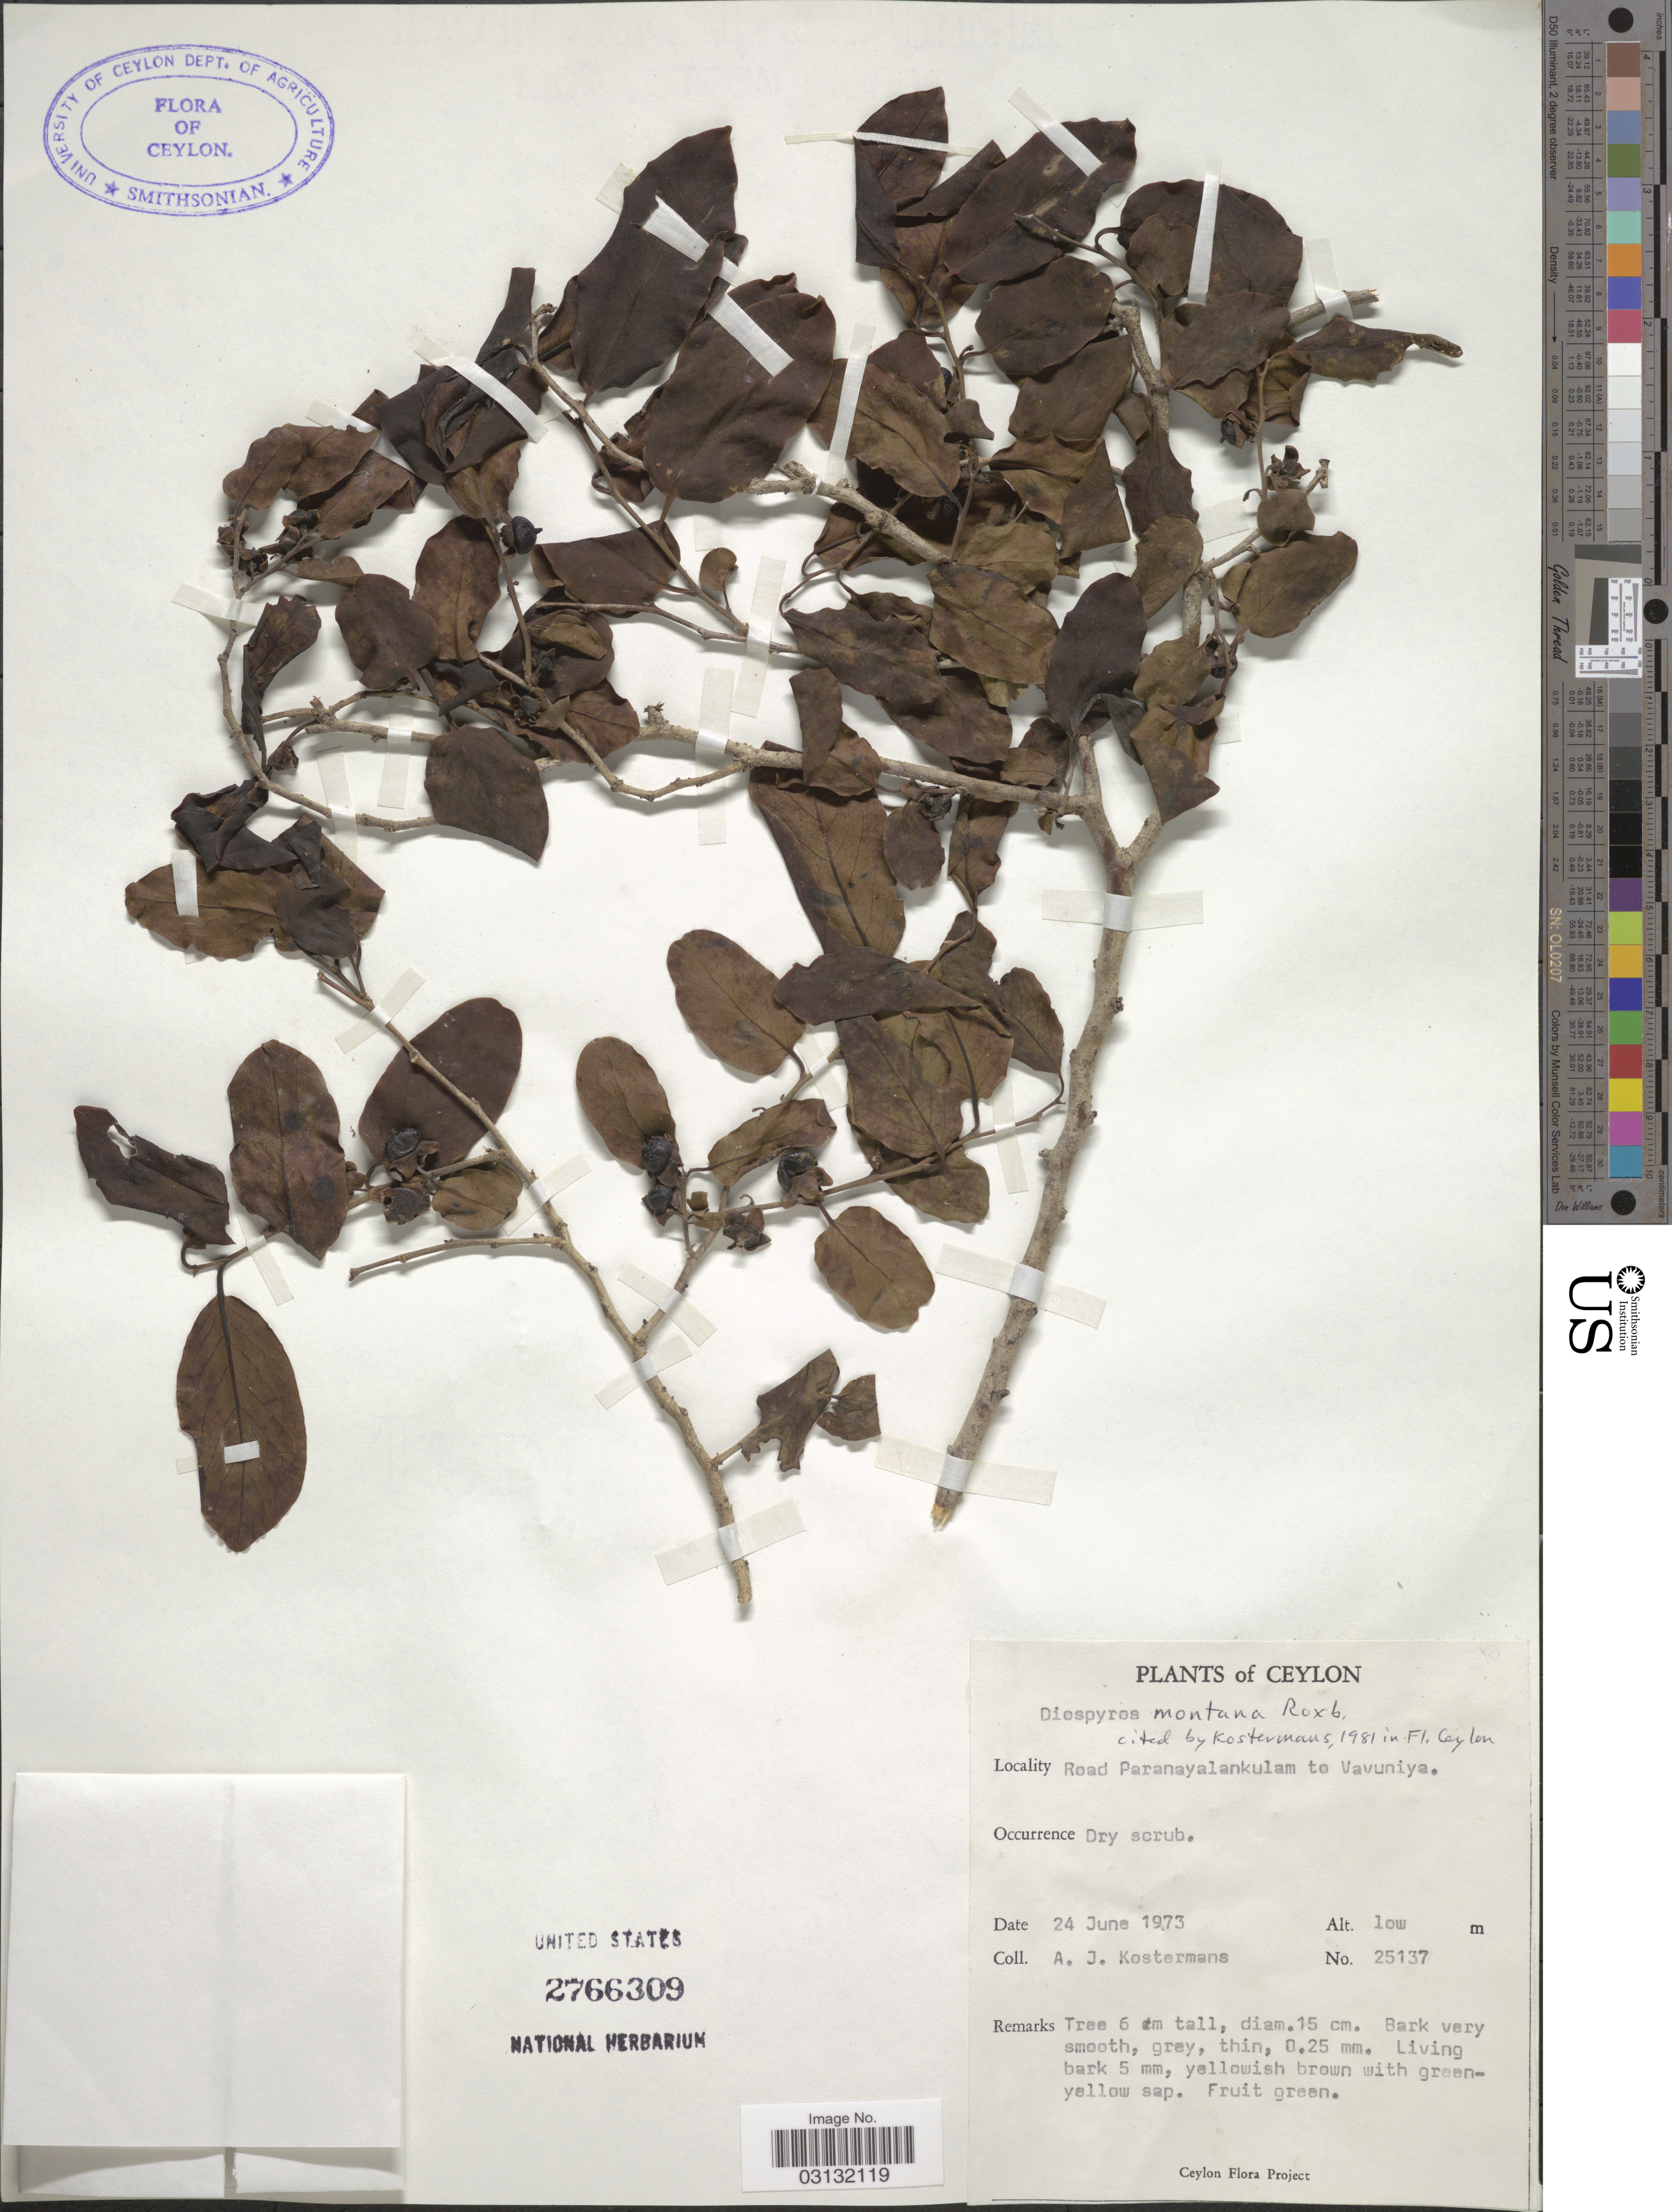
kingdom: Plantae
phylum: Tracheophyta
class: Magnoliopsida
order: Ericales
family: Ebenaceae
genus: Diospyros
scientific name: Diospyros montana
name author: Roxb.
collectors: A. J. G. Kostermans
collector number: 25137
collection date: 1973-06-24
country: Sri Lanka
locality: Ceylon, Road Paranayalankulam to Vavuniya.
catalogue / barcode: US 2766309